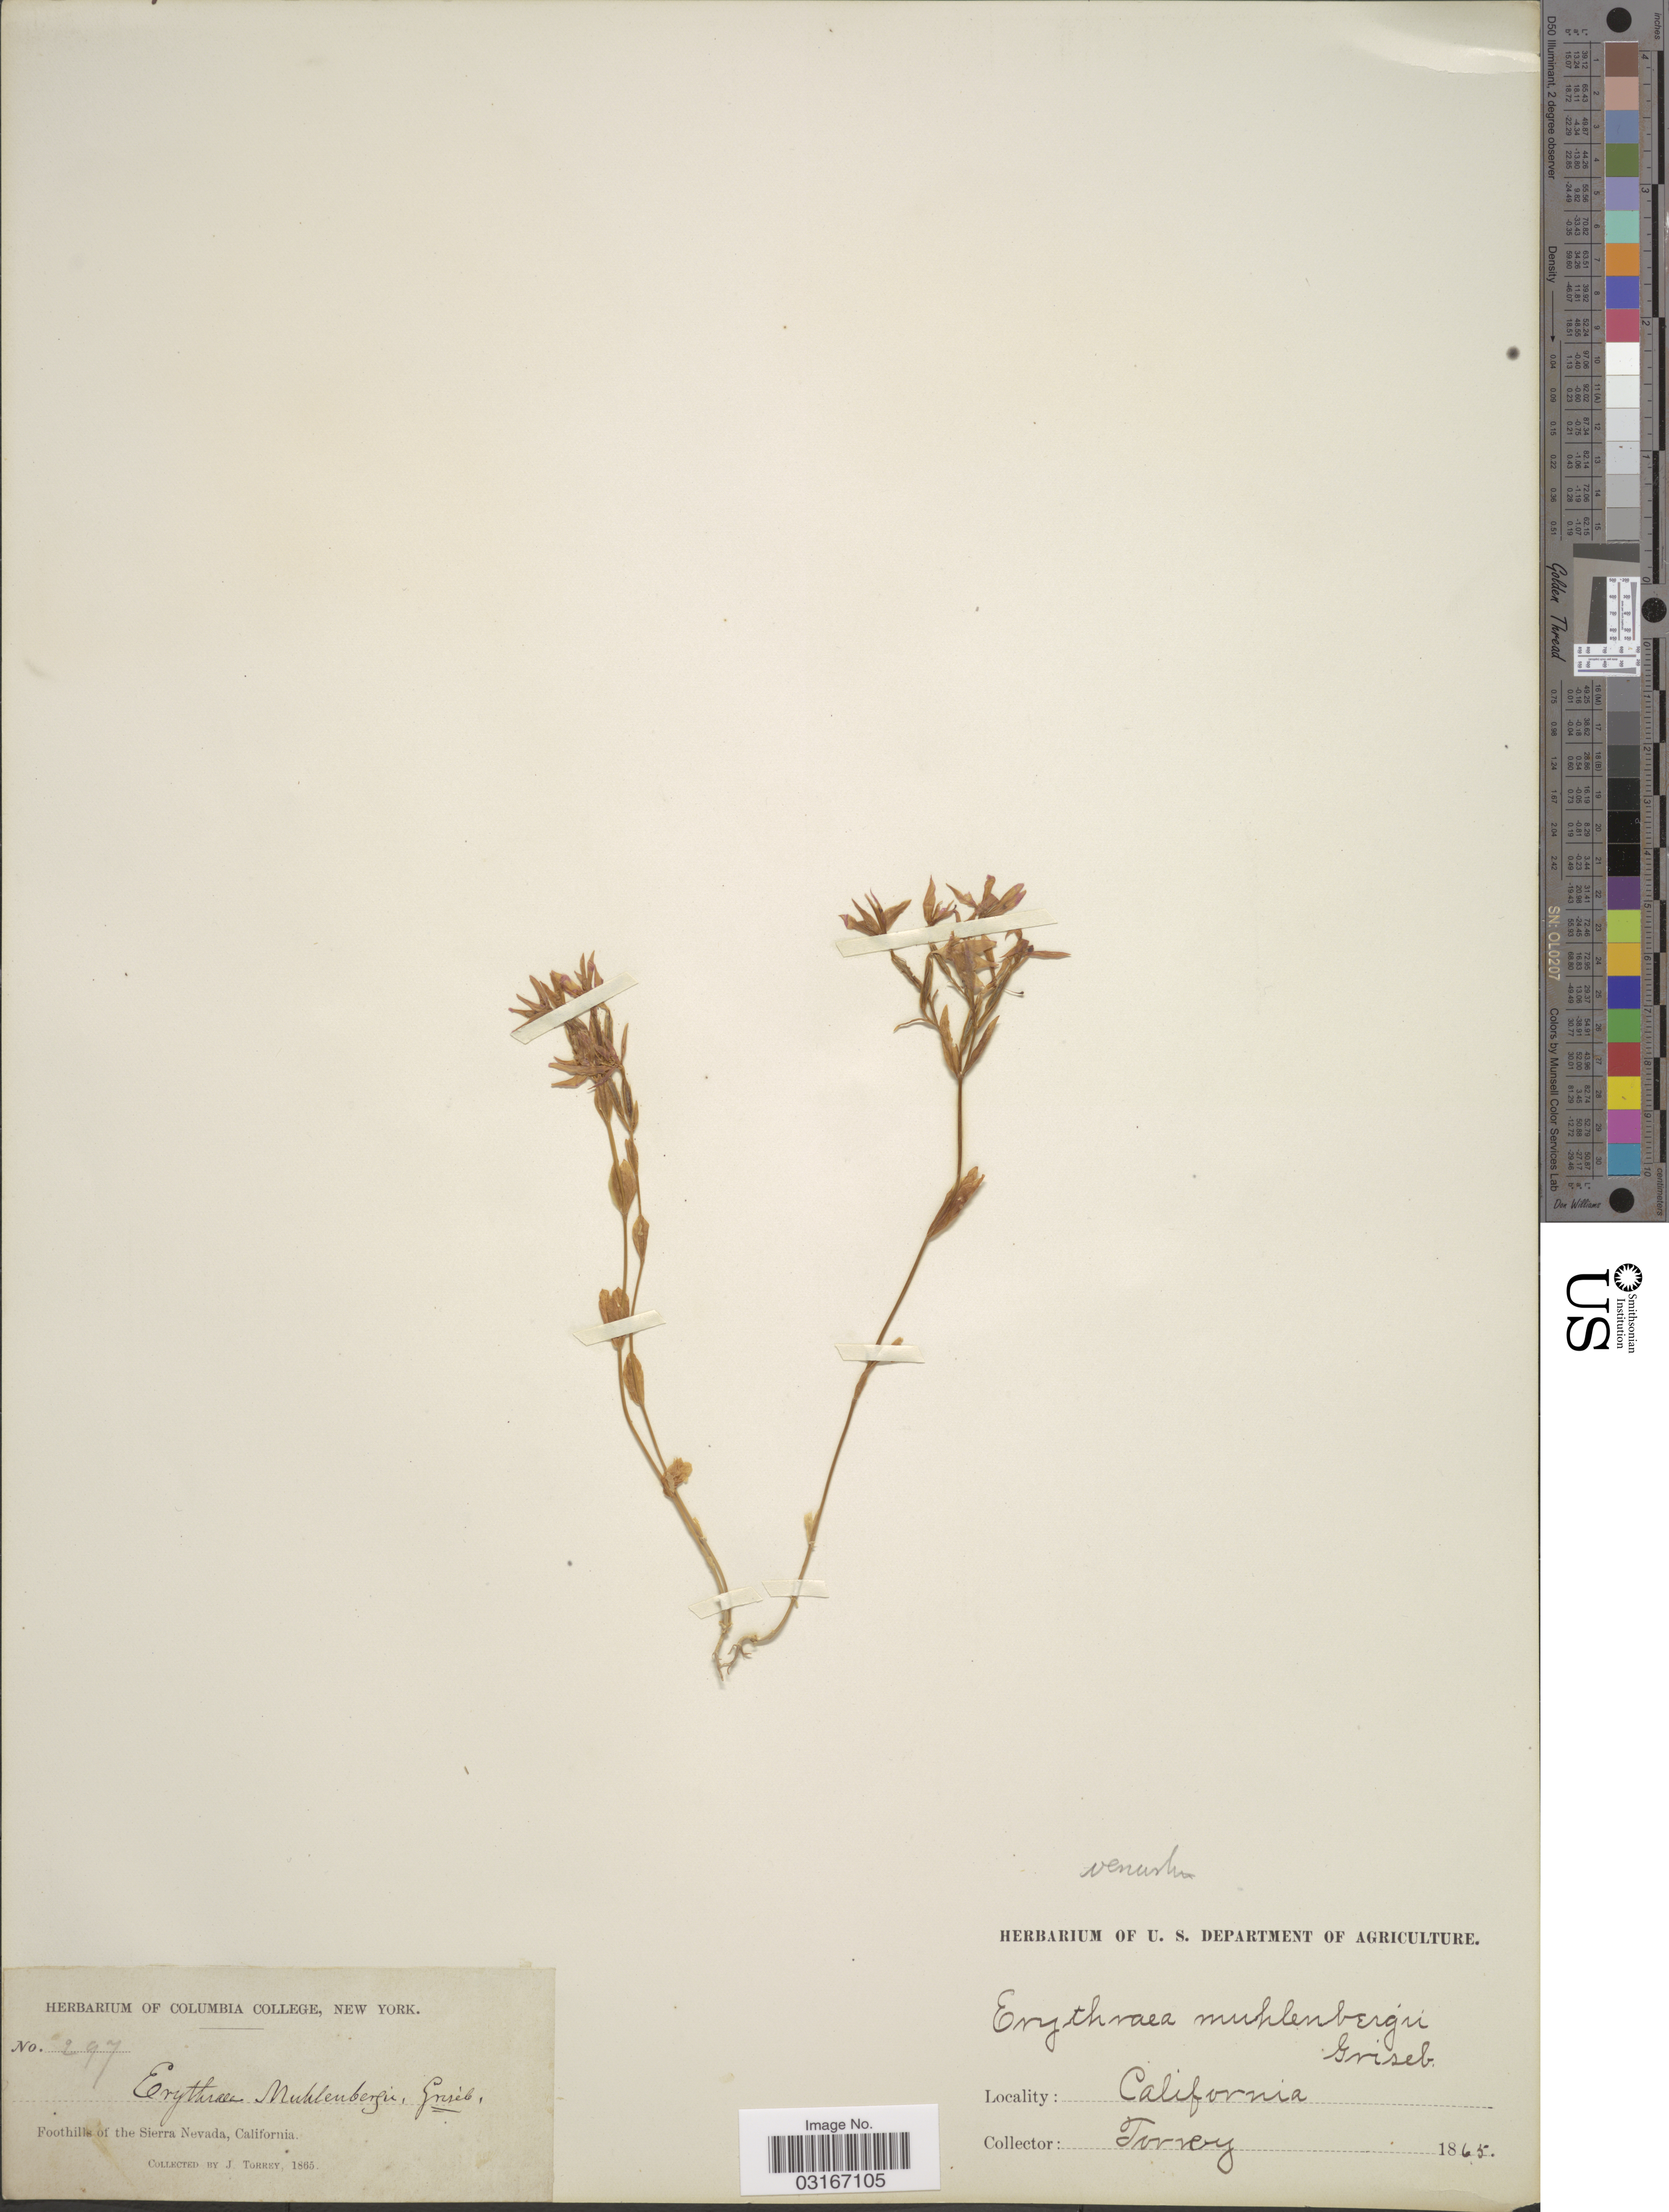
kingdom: Plantae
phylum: Tracheophyta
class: Magnoliopsida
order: Gentianales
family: Gentianaceae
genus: Centaurium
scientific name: Centaurium venustum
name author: (A. Gray) B.L. Rob.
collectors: J. Torrey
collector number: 297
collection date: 1865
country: United States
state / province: California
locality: Foothills of the Sierra Nevada.